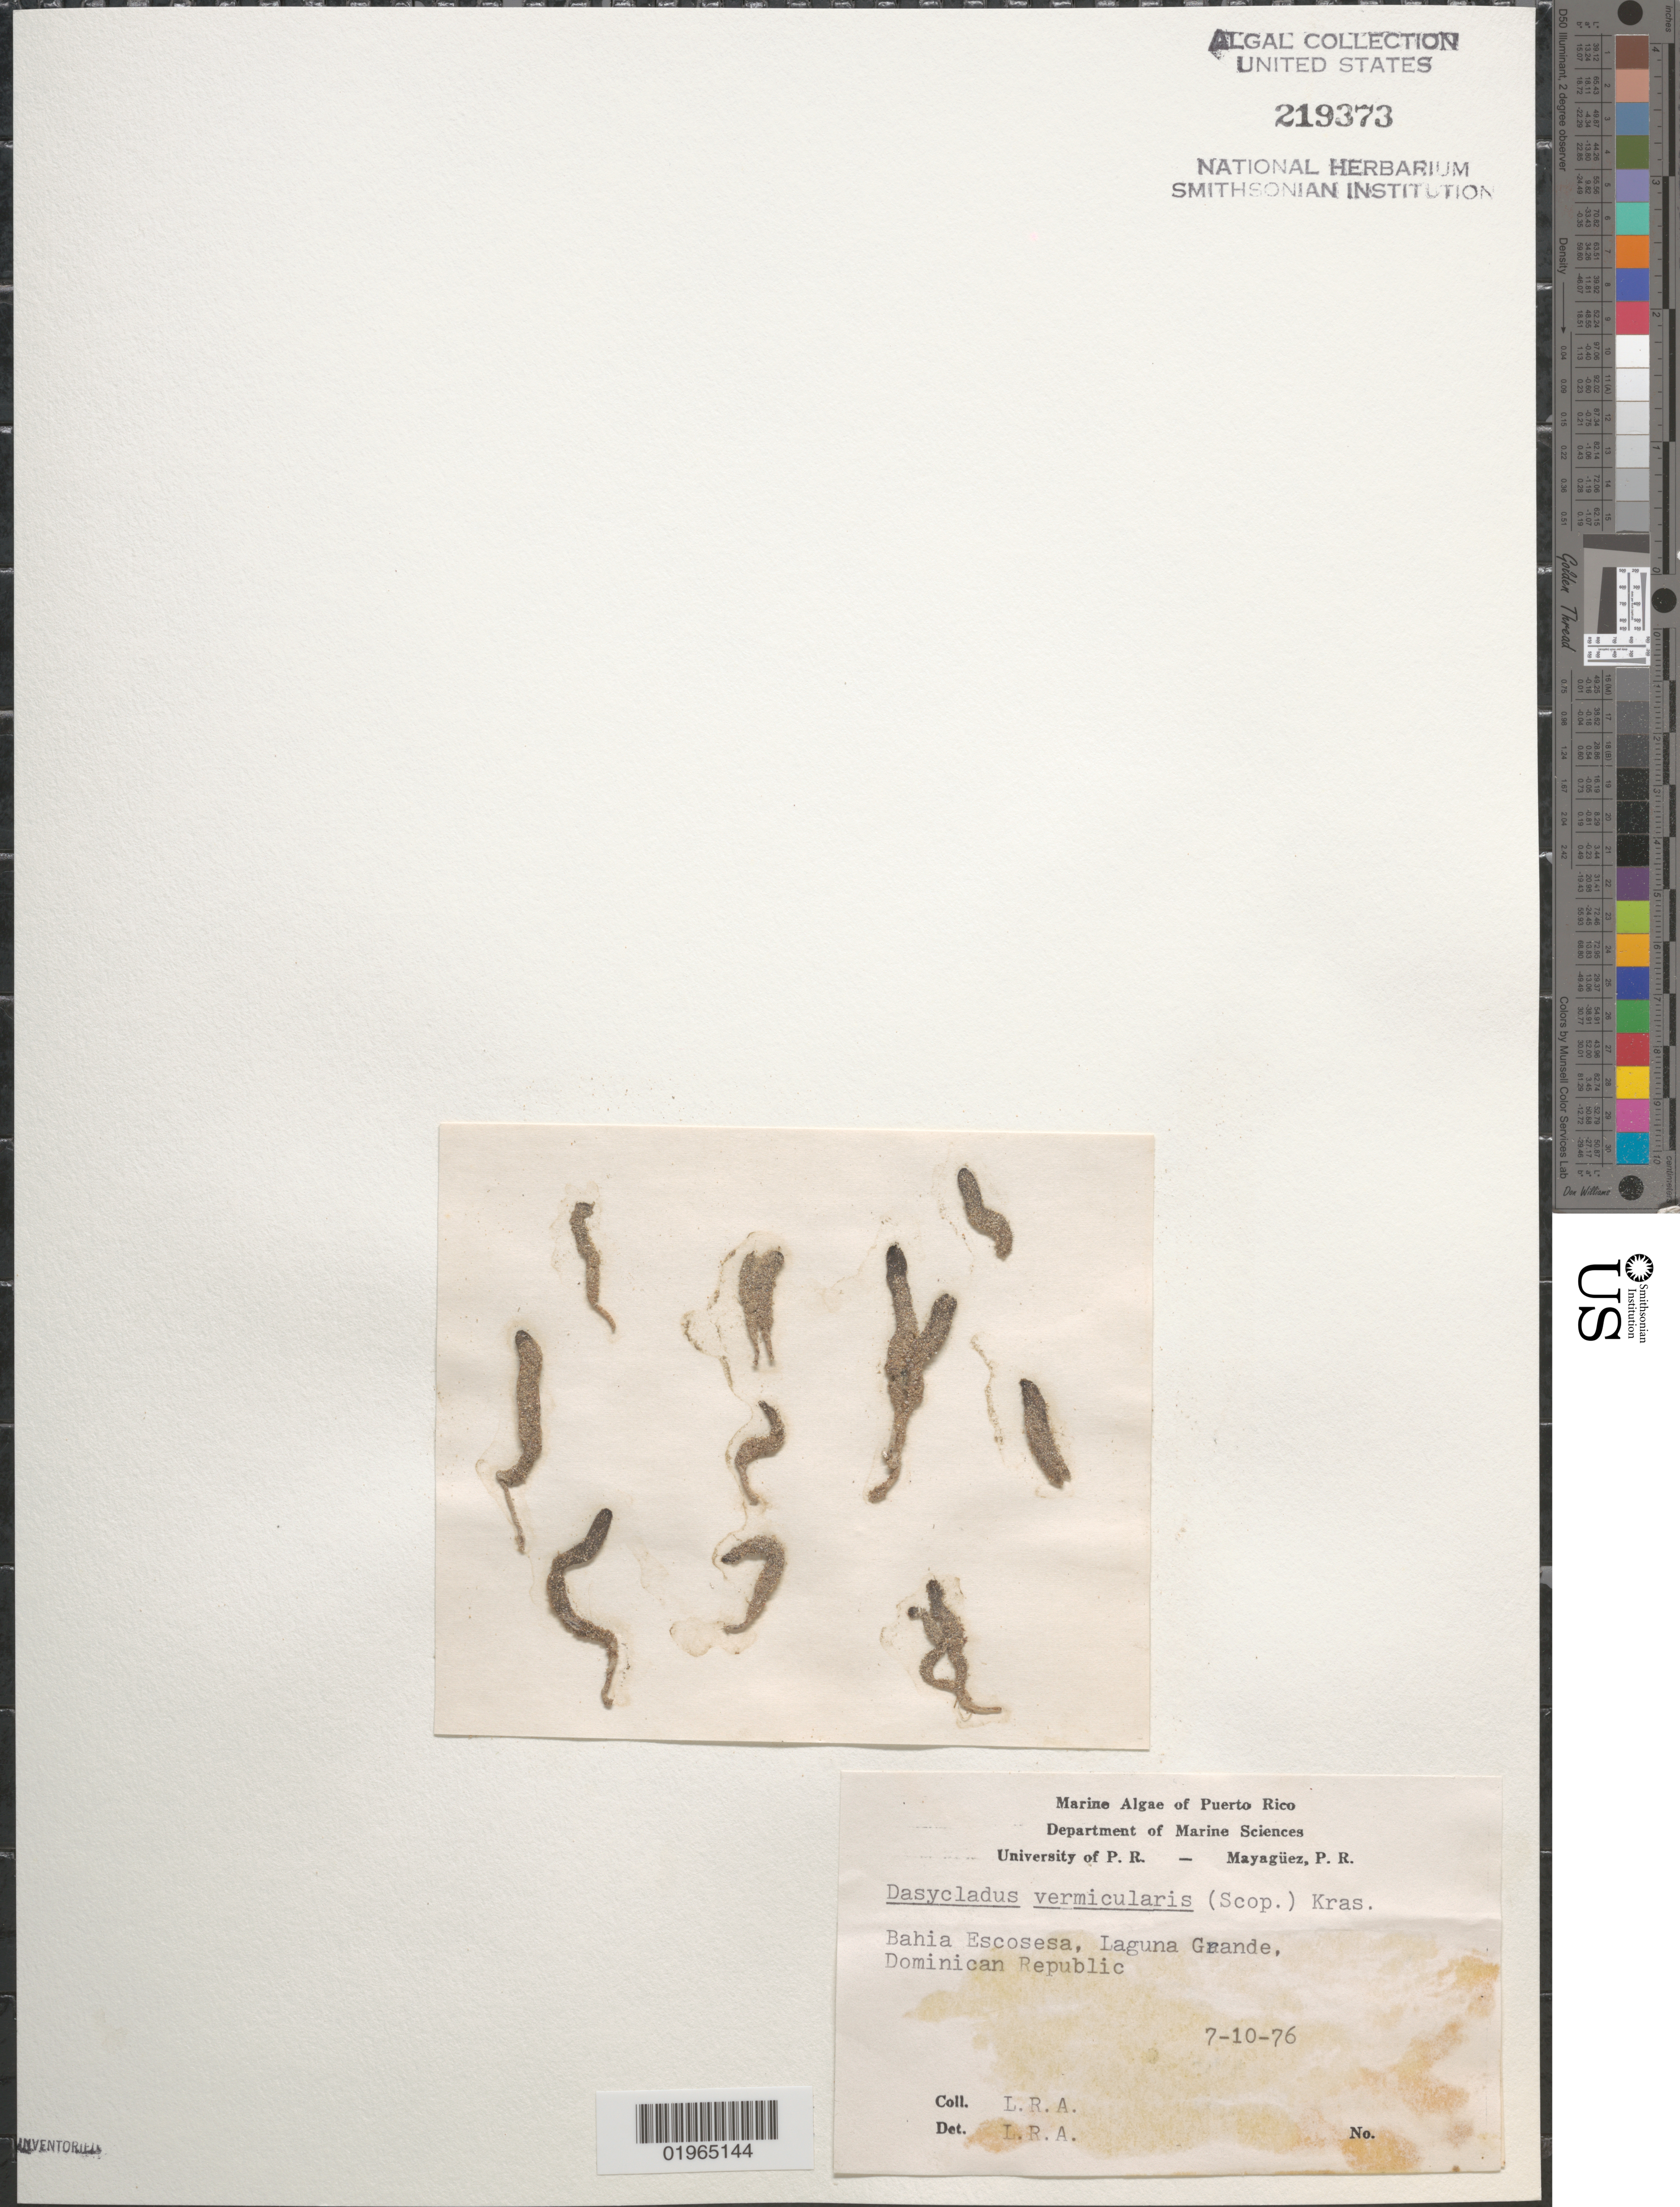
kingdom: Plantae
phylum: Chlorophyta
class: Ulvophyceae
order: Dasycladales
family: Dasycladaceae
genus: Dasycladus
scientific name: Dasycladus vermicularis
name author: (Scop.) Krasser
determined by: Almodovar, L. R.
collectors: L. Almodovar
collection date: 1976-07-10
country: Dominican Republic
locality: Bahia Escosesa, Laguna Grande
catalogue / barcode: US 219373